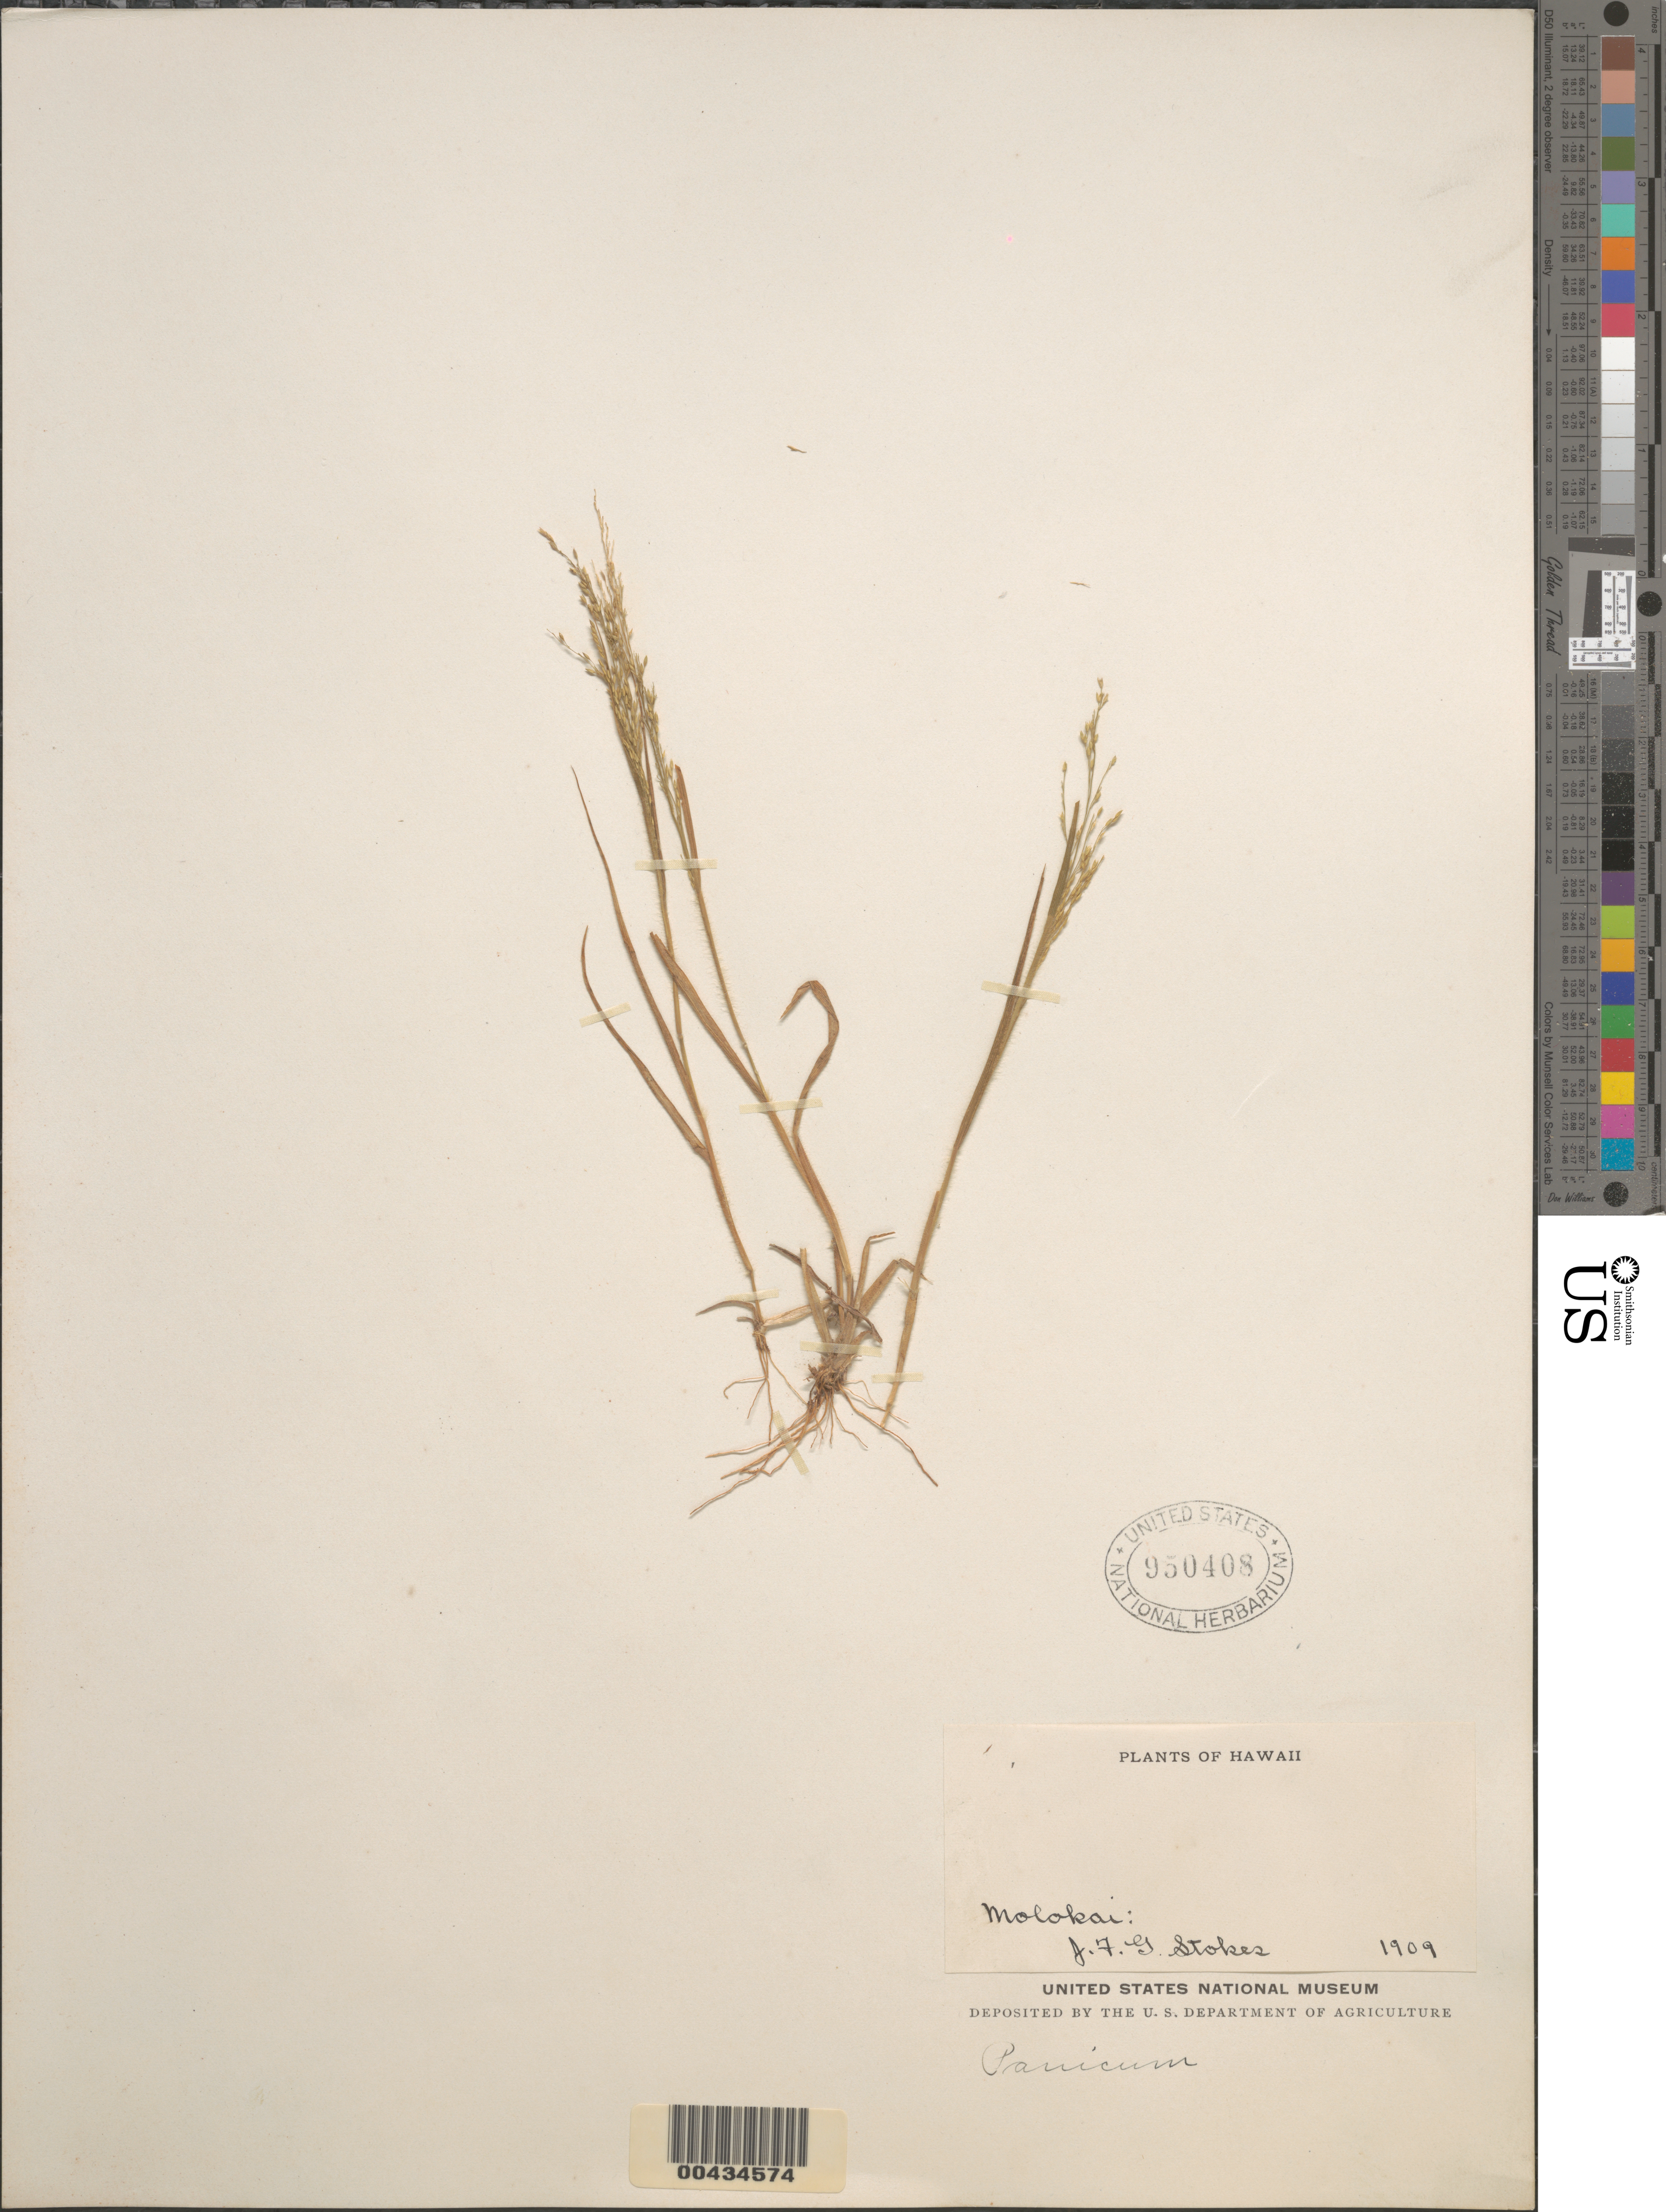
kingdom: Plantae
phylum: Tracheophyta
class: Liliopsida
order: Poales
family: Poaceae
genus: Panicum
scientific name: Panicum xerophilum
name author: (Hillebr.) Hitchc.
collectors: J. F. G. Stokes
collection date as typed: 1909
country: United States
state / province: Hawaii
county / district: Maui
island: Moloka'i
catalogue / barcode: US 950408